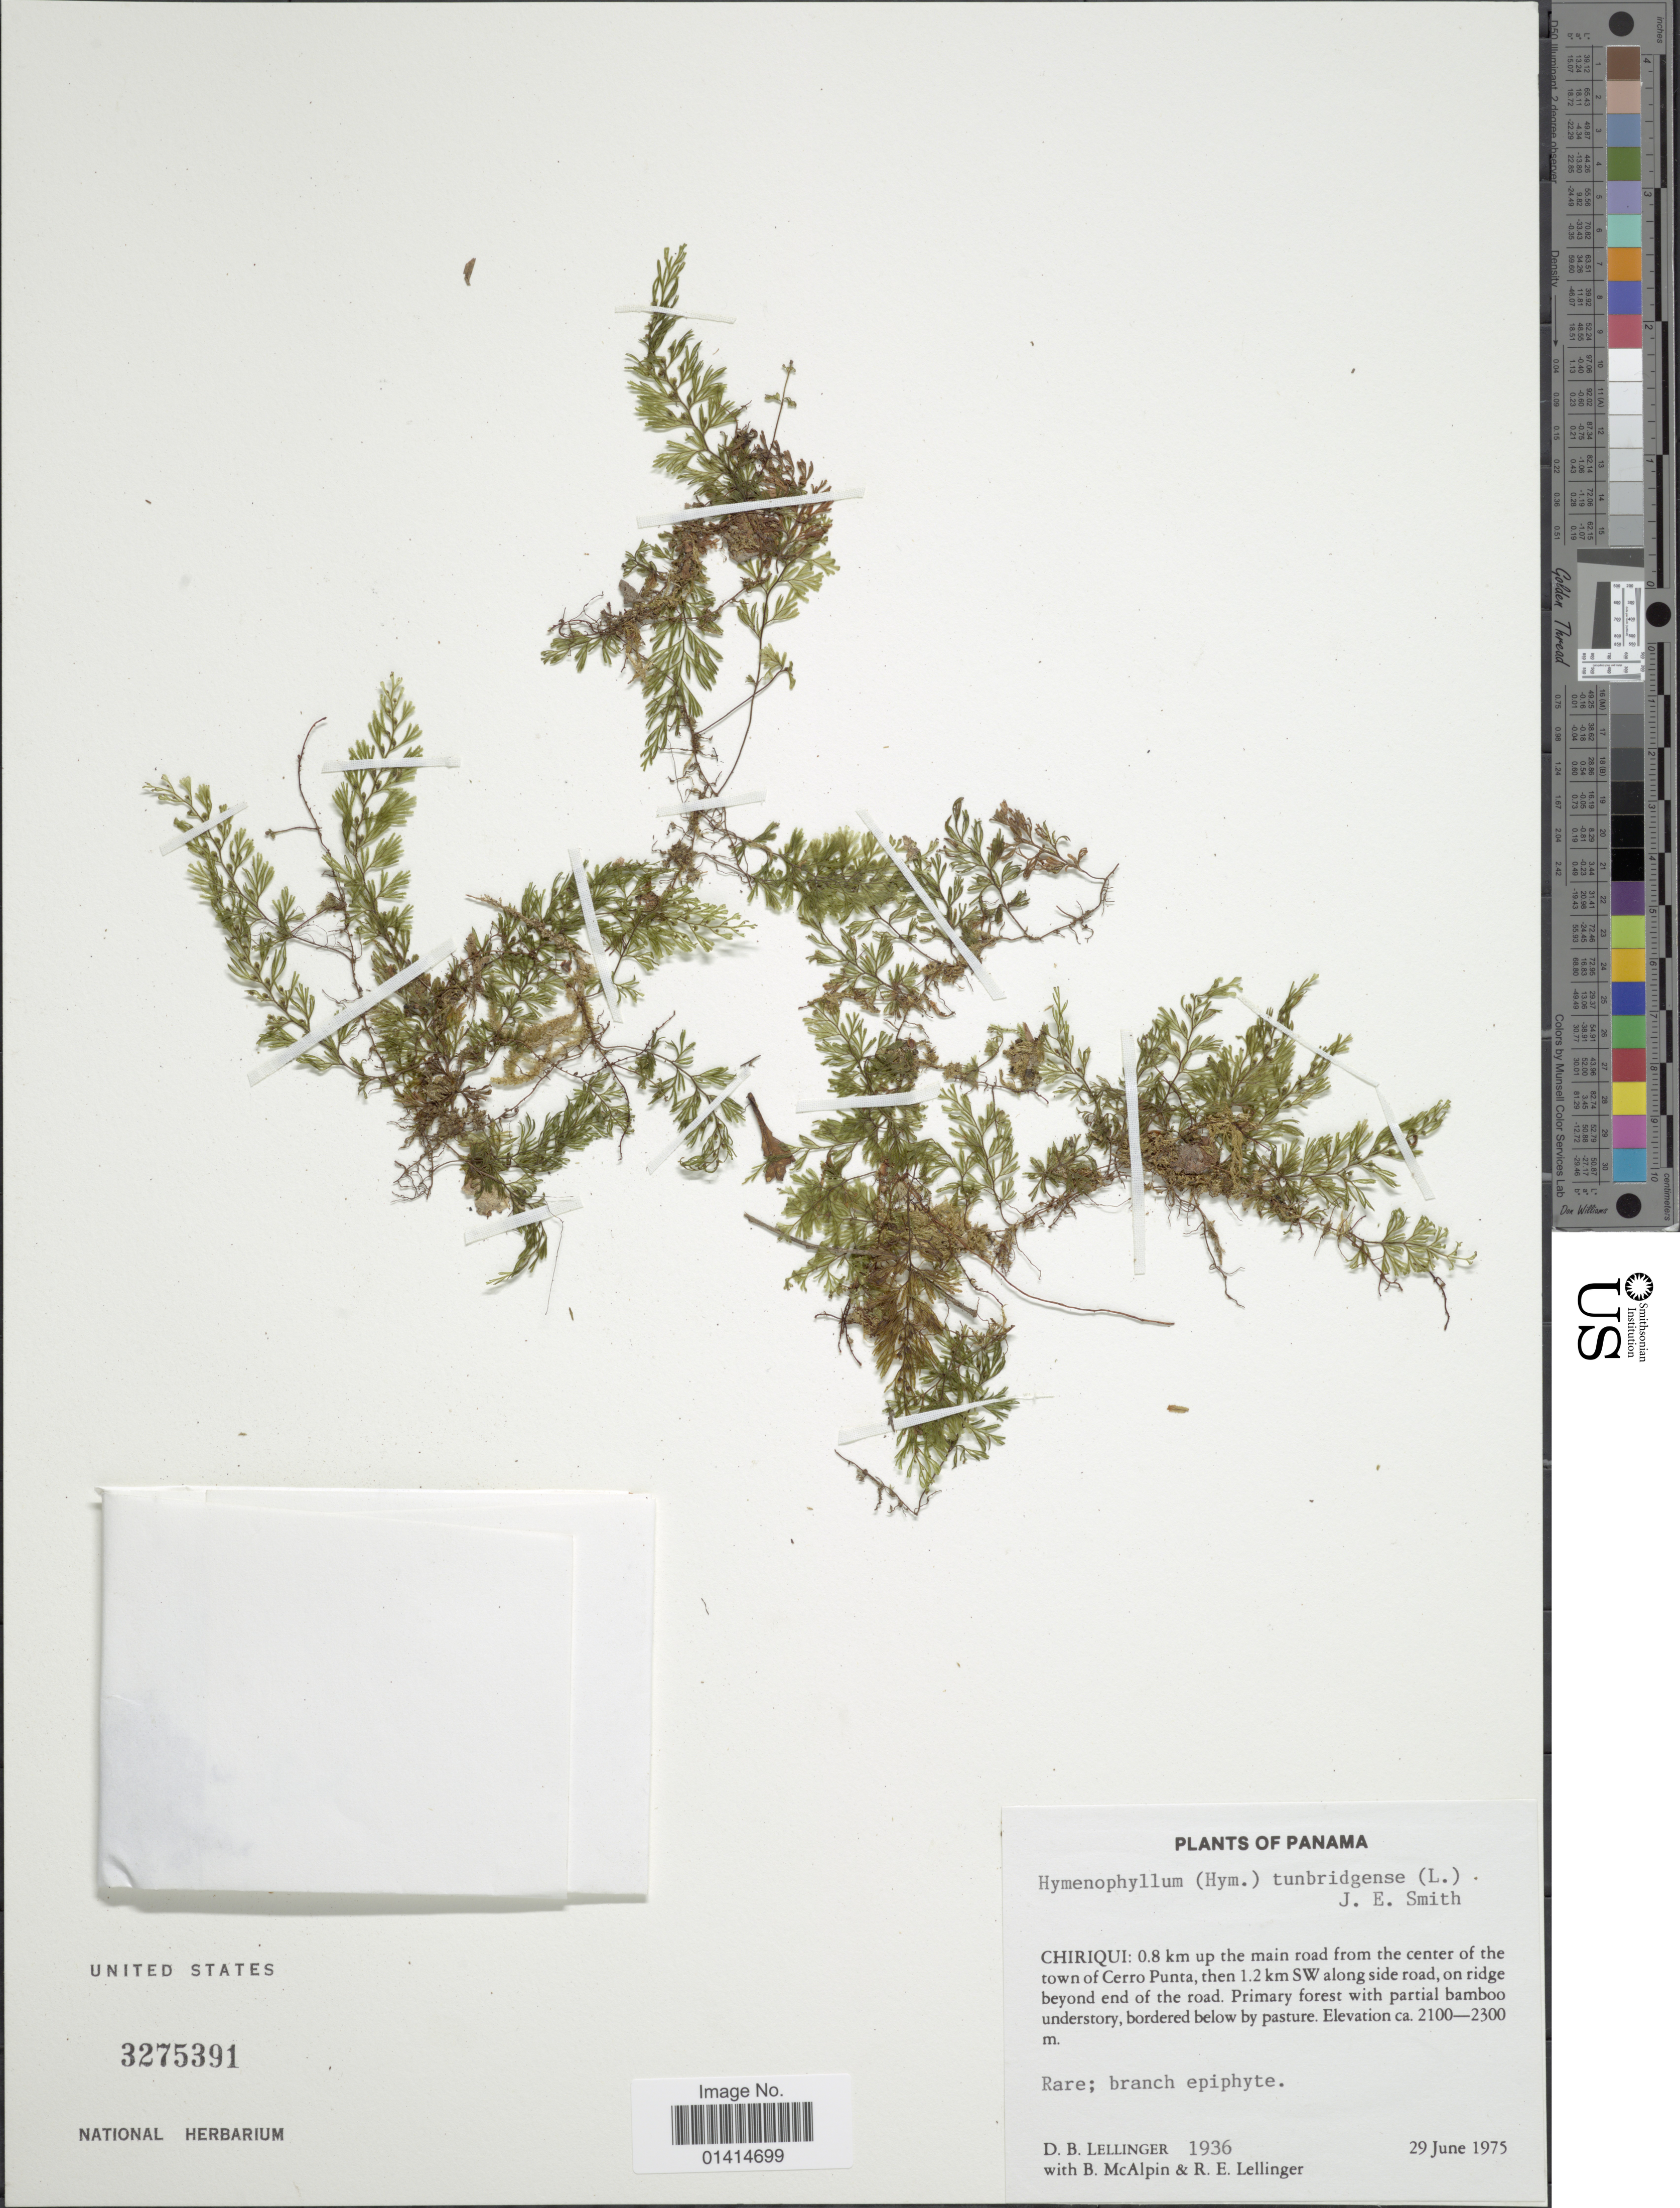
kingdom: Plantae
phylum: Tracheophyta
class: Polypodiopsida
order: Hymenophyllales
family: Hymenophyllaceae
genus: Hymenophyllum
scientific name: Hymenophyllum tunbrigense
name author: (L.) Small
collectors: D. B. Lellinger, B. Mcalpin & R. E. Lellinger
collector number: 1936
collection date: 1975-06-29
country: Panama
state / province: Chiriqui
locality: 0.8 km up the mainroad from the center of the town of Cerro Punta, then 1.2 km SW along side road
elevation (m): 2100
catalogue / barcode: US 3275391